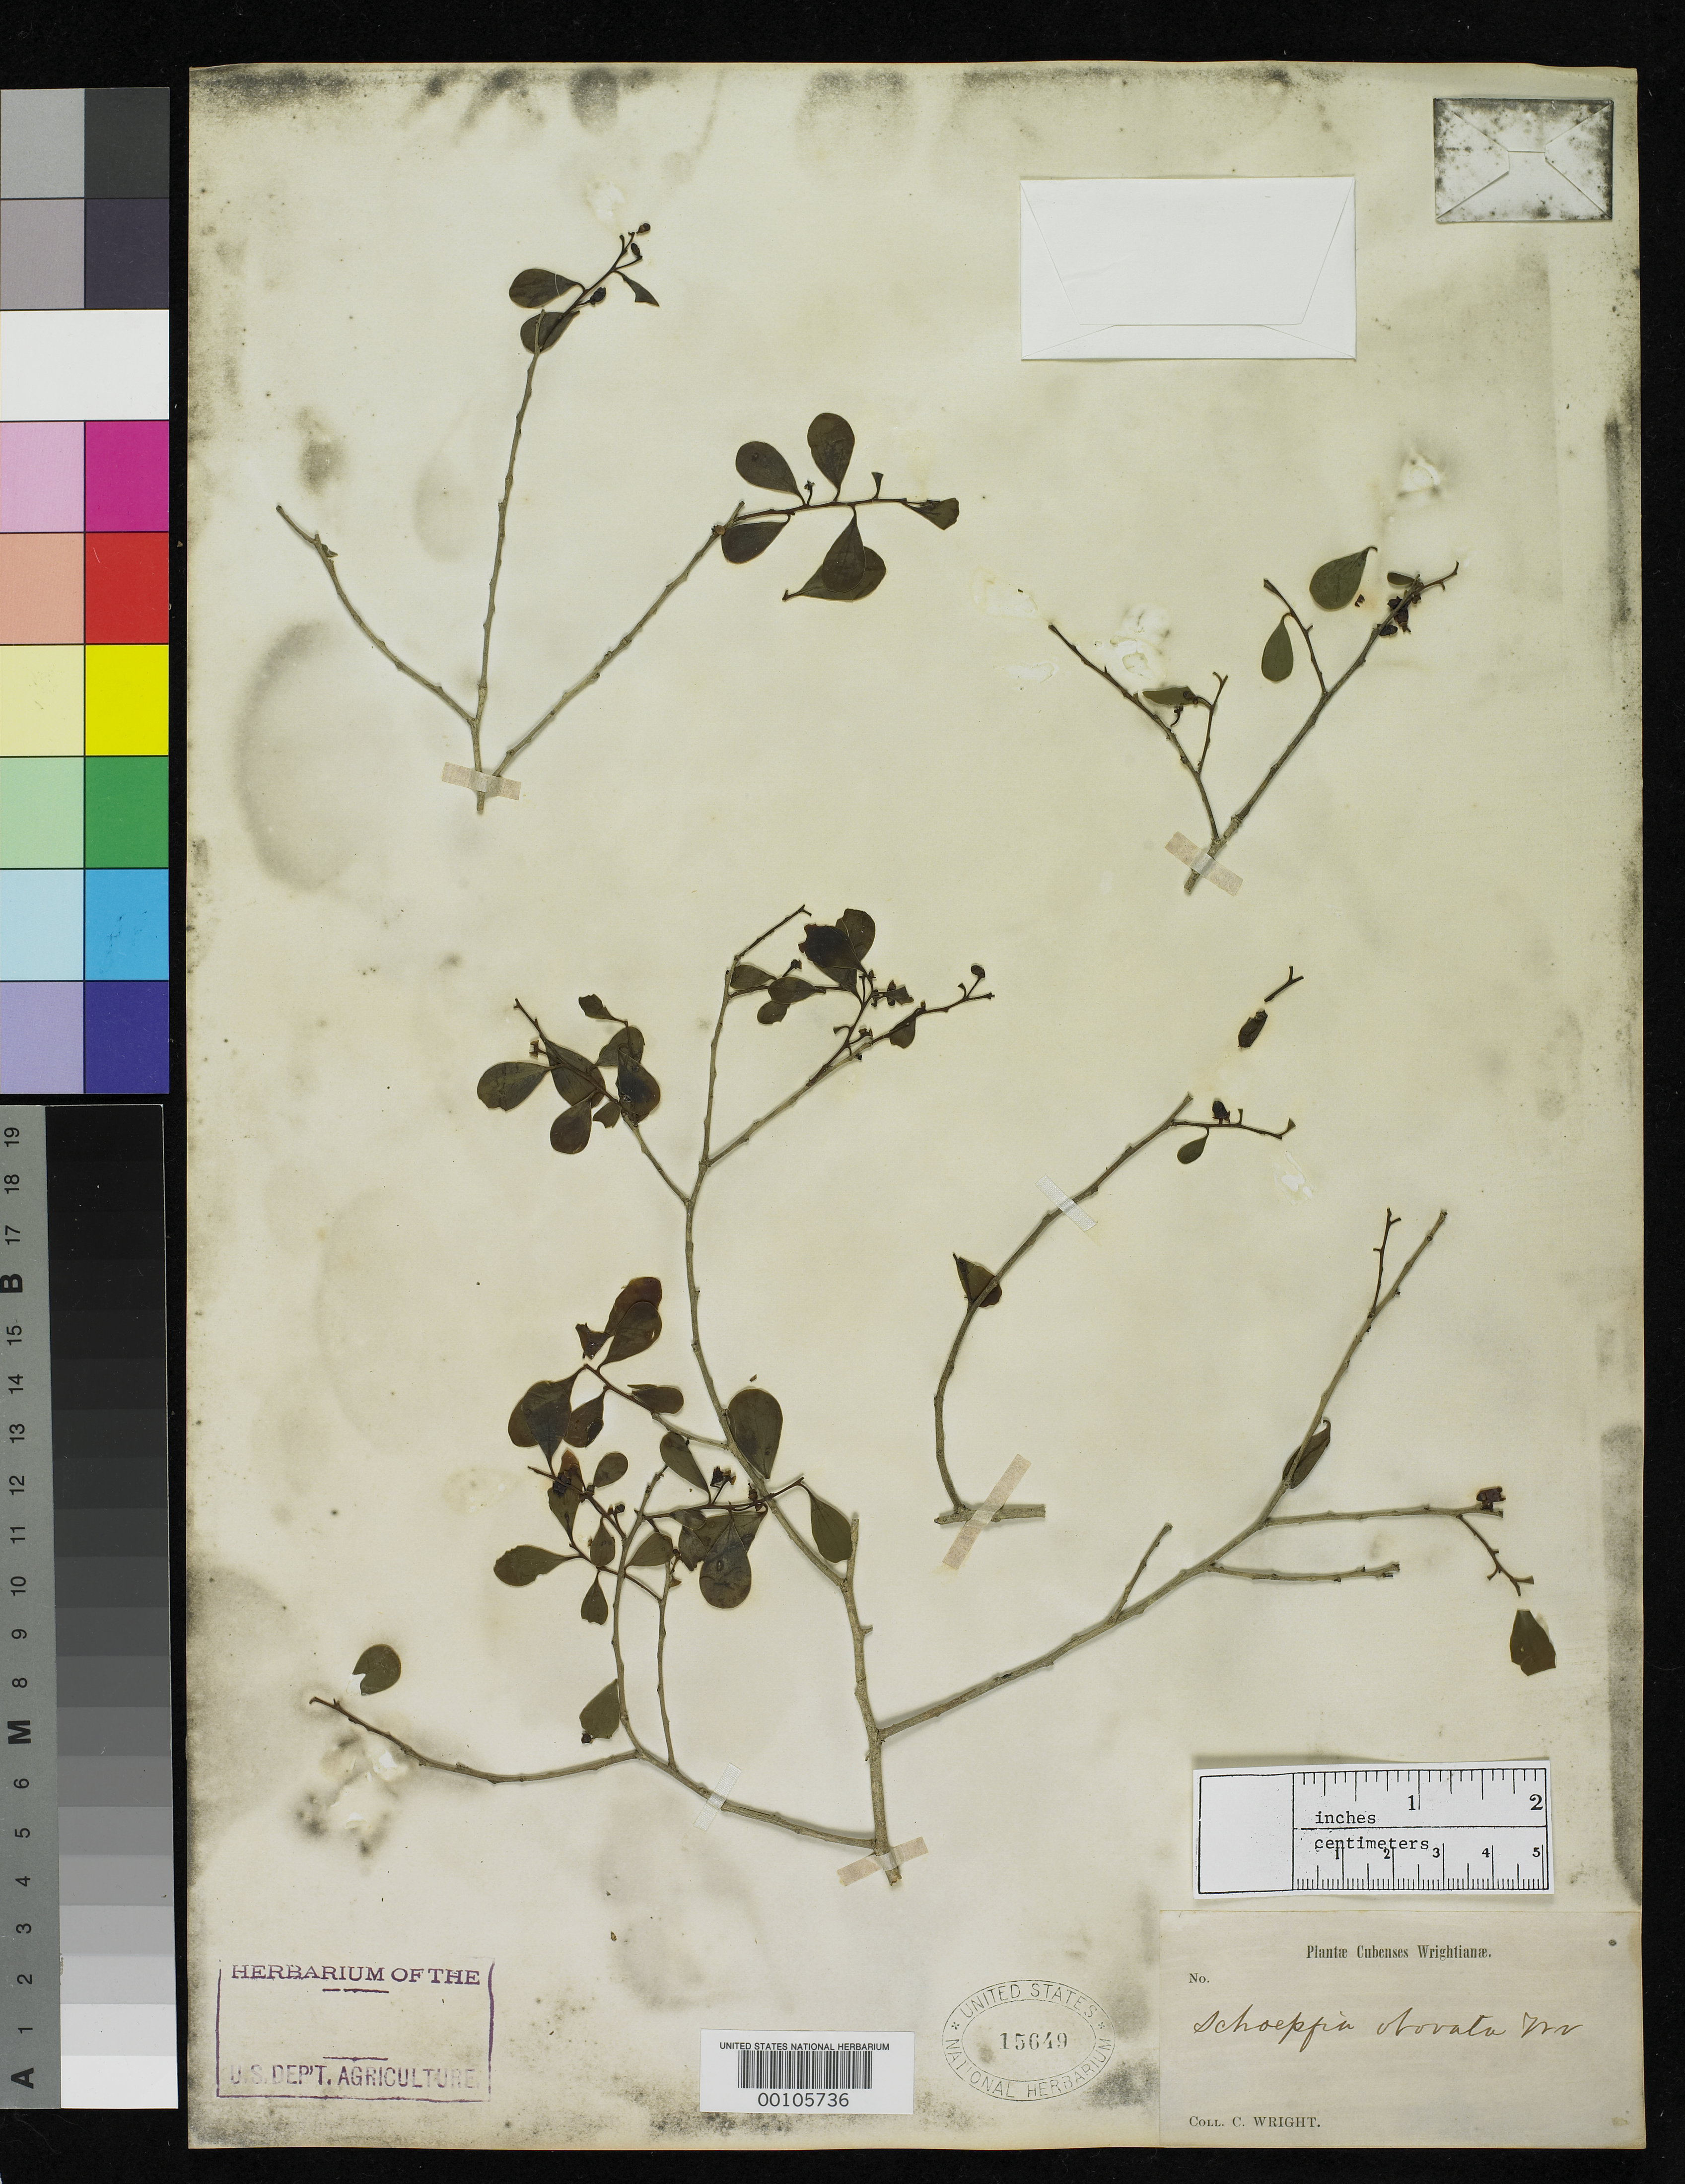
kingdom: Plantae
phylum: Tracheophyta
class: Magnoliopsida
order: Santalales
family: Schoepfiaceae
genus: Schoepfia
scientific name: Schoepfia obovata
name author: C. Wright in Sauvalle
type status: Isotype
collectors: C. Wright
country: Cuba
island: Greater Antilles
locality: Potrero Manati near Trinidad.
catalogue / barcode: US 15649